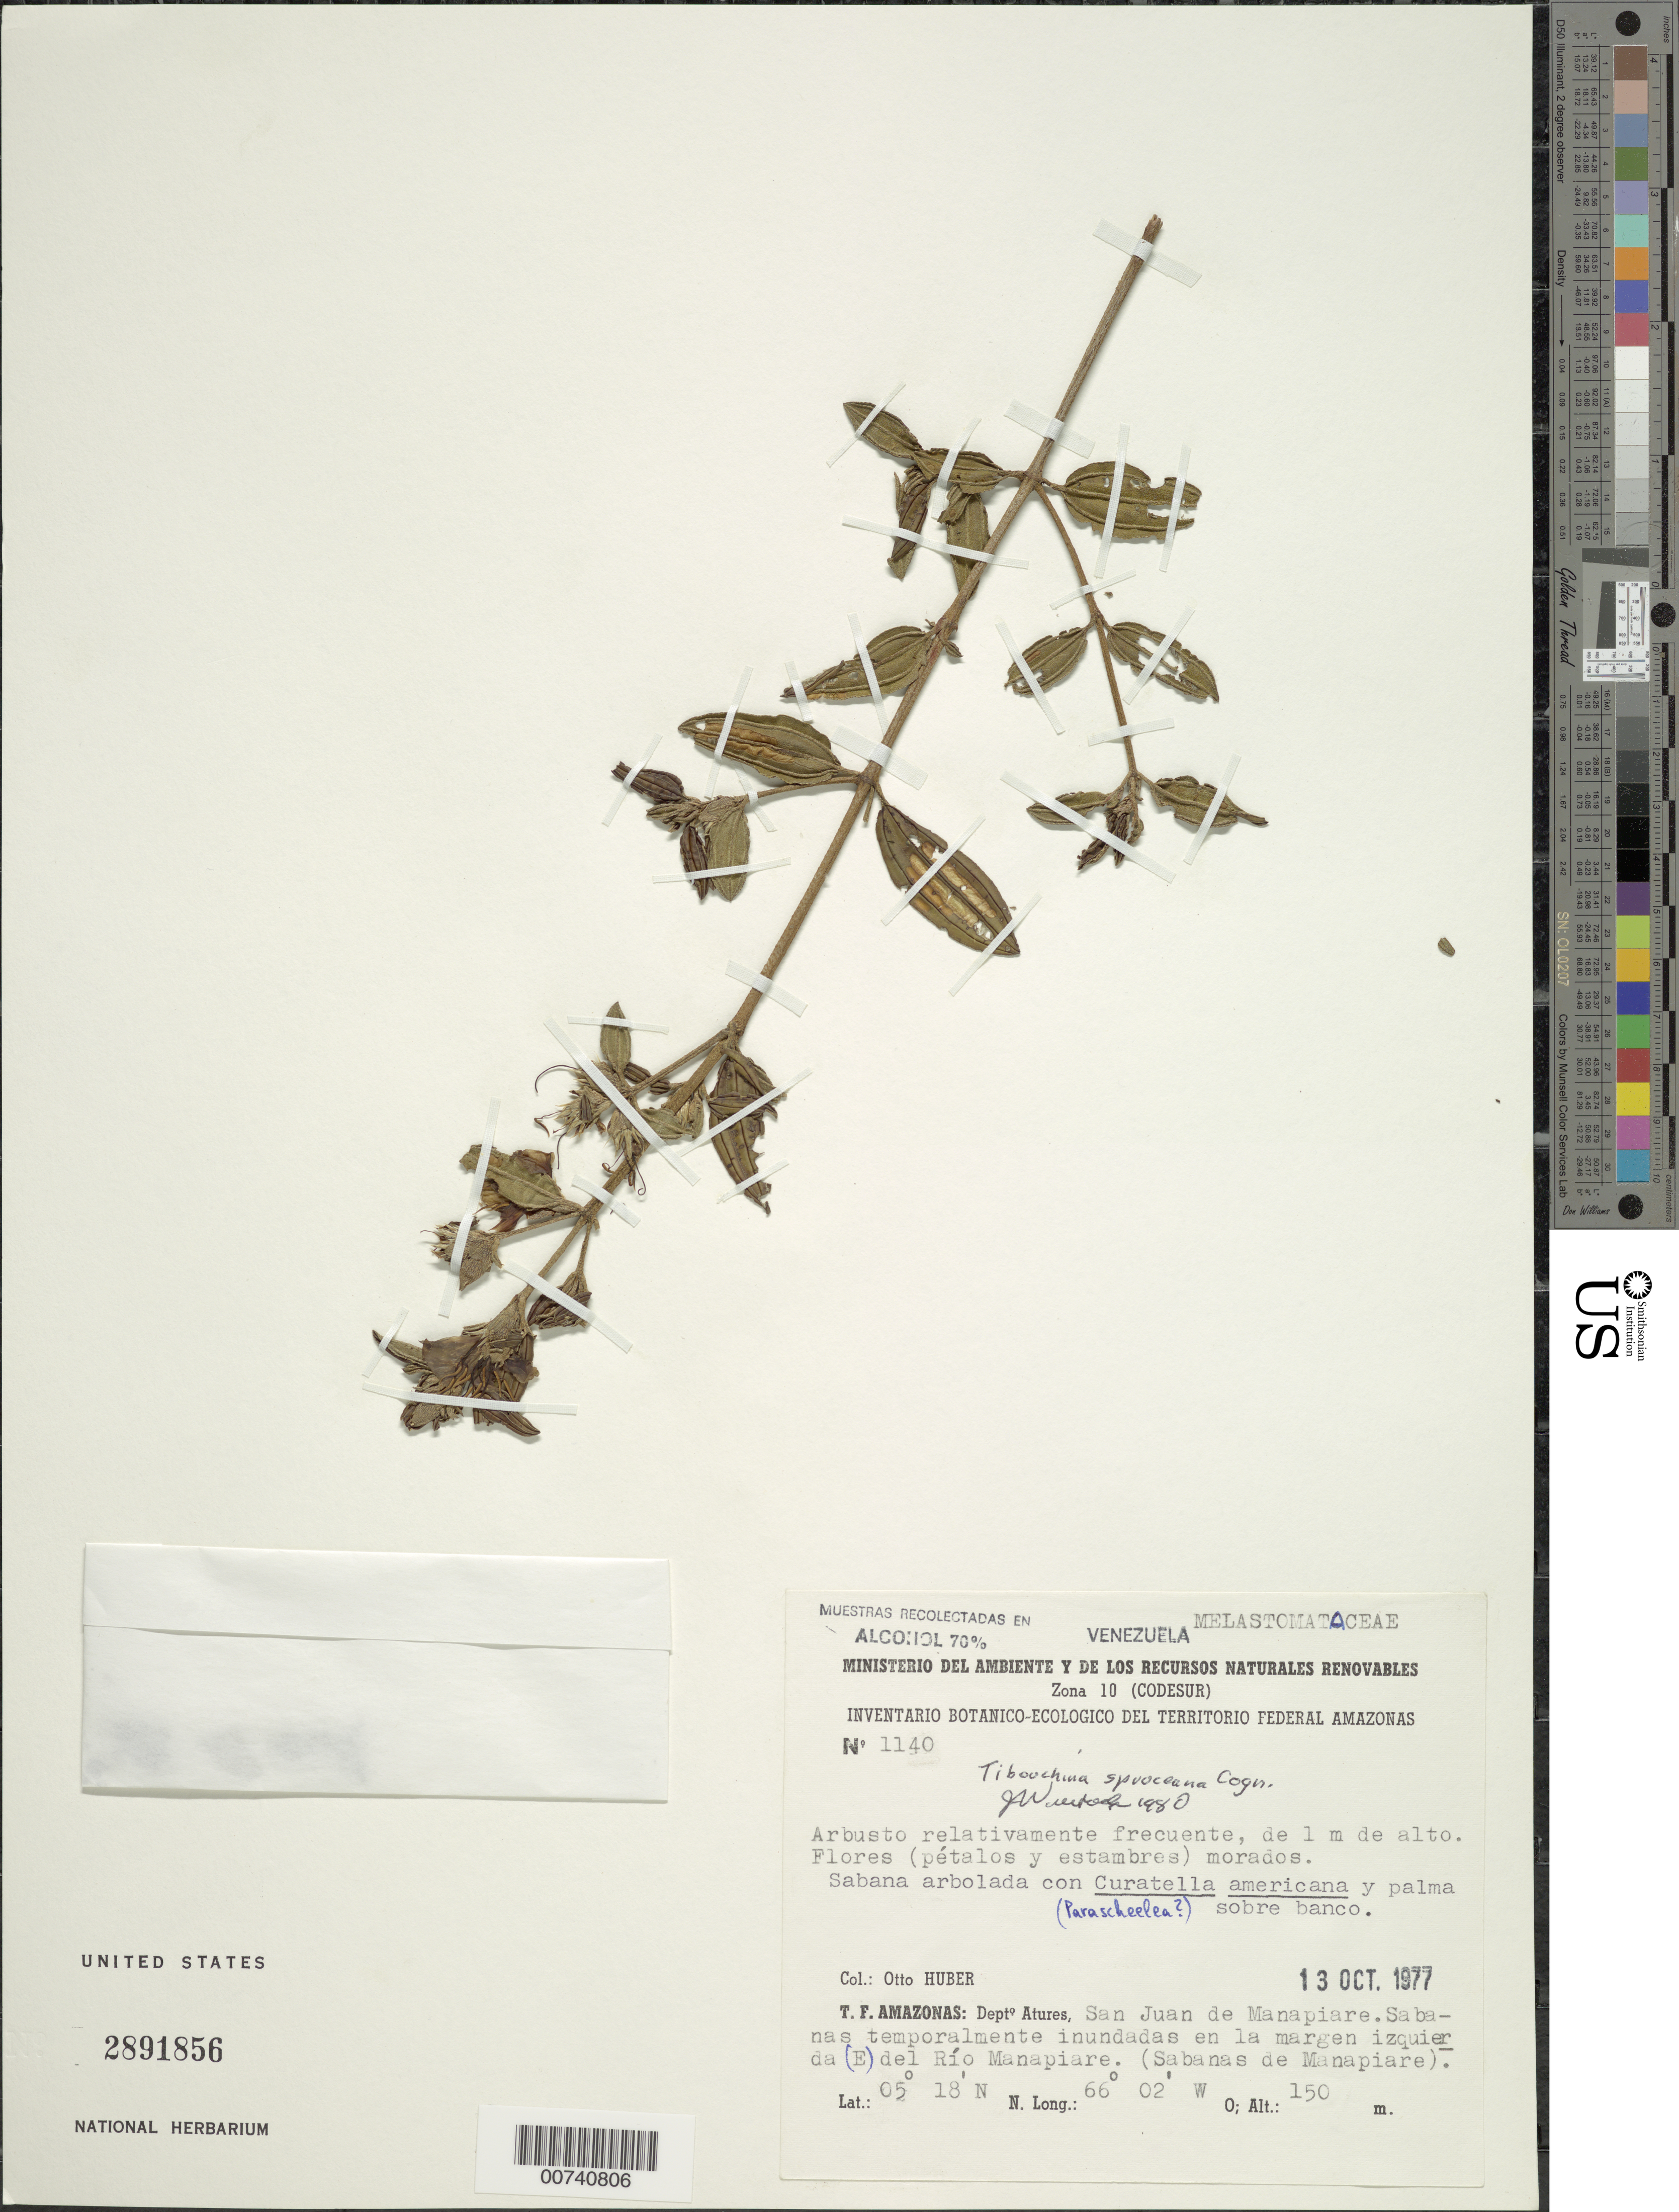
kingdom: Plantae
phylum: Tracheophyta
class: Magnoliopsida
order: Myrtales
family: Melastomataceae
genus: Tibouchina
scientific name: Tibouchina spruceana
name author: Cogn.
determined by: Wurdack, John J., (US), US (UNITED STATES)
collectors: O. Huber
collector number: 1140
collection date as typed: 13-Oct-77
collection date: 1977-10-13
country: Venezuela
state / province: Amazonas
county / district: Atures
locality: San Juan de Manapiare, Campamento MARNR-Codesur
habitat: Savannas temporarily inundated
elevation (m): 150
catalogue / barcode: US 2891856